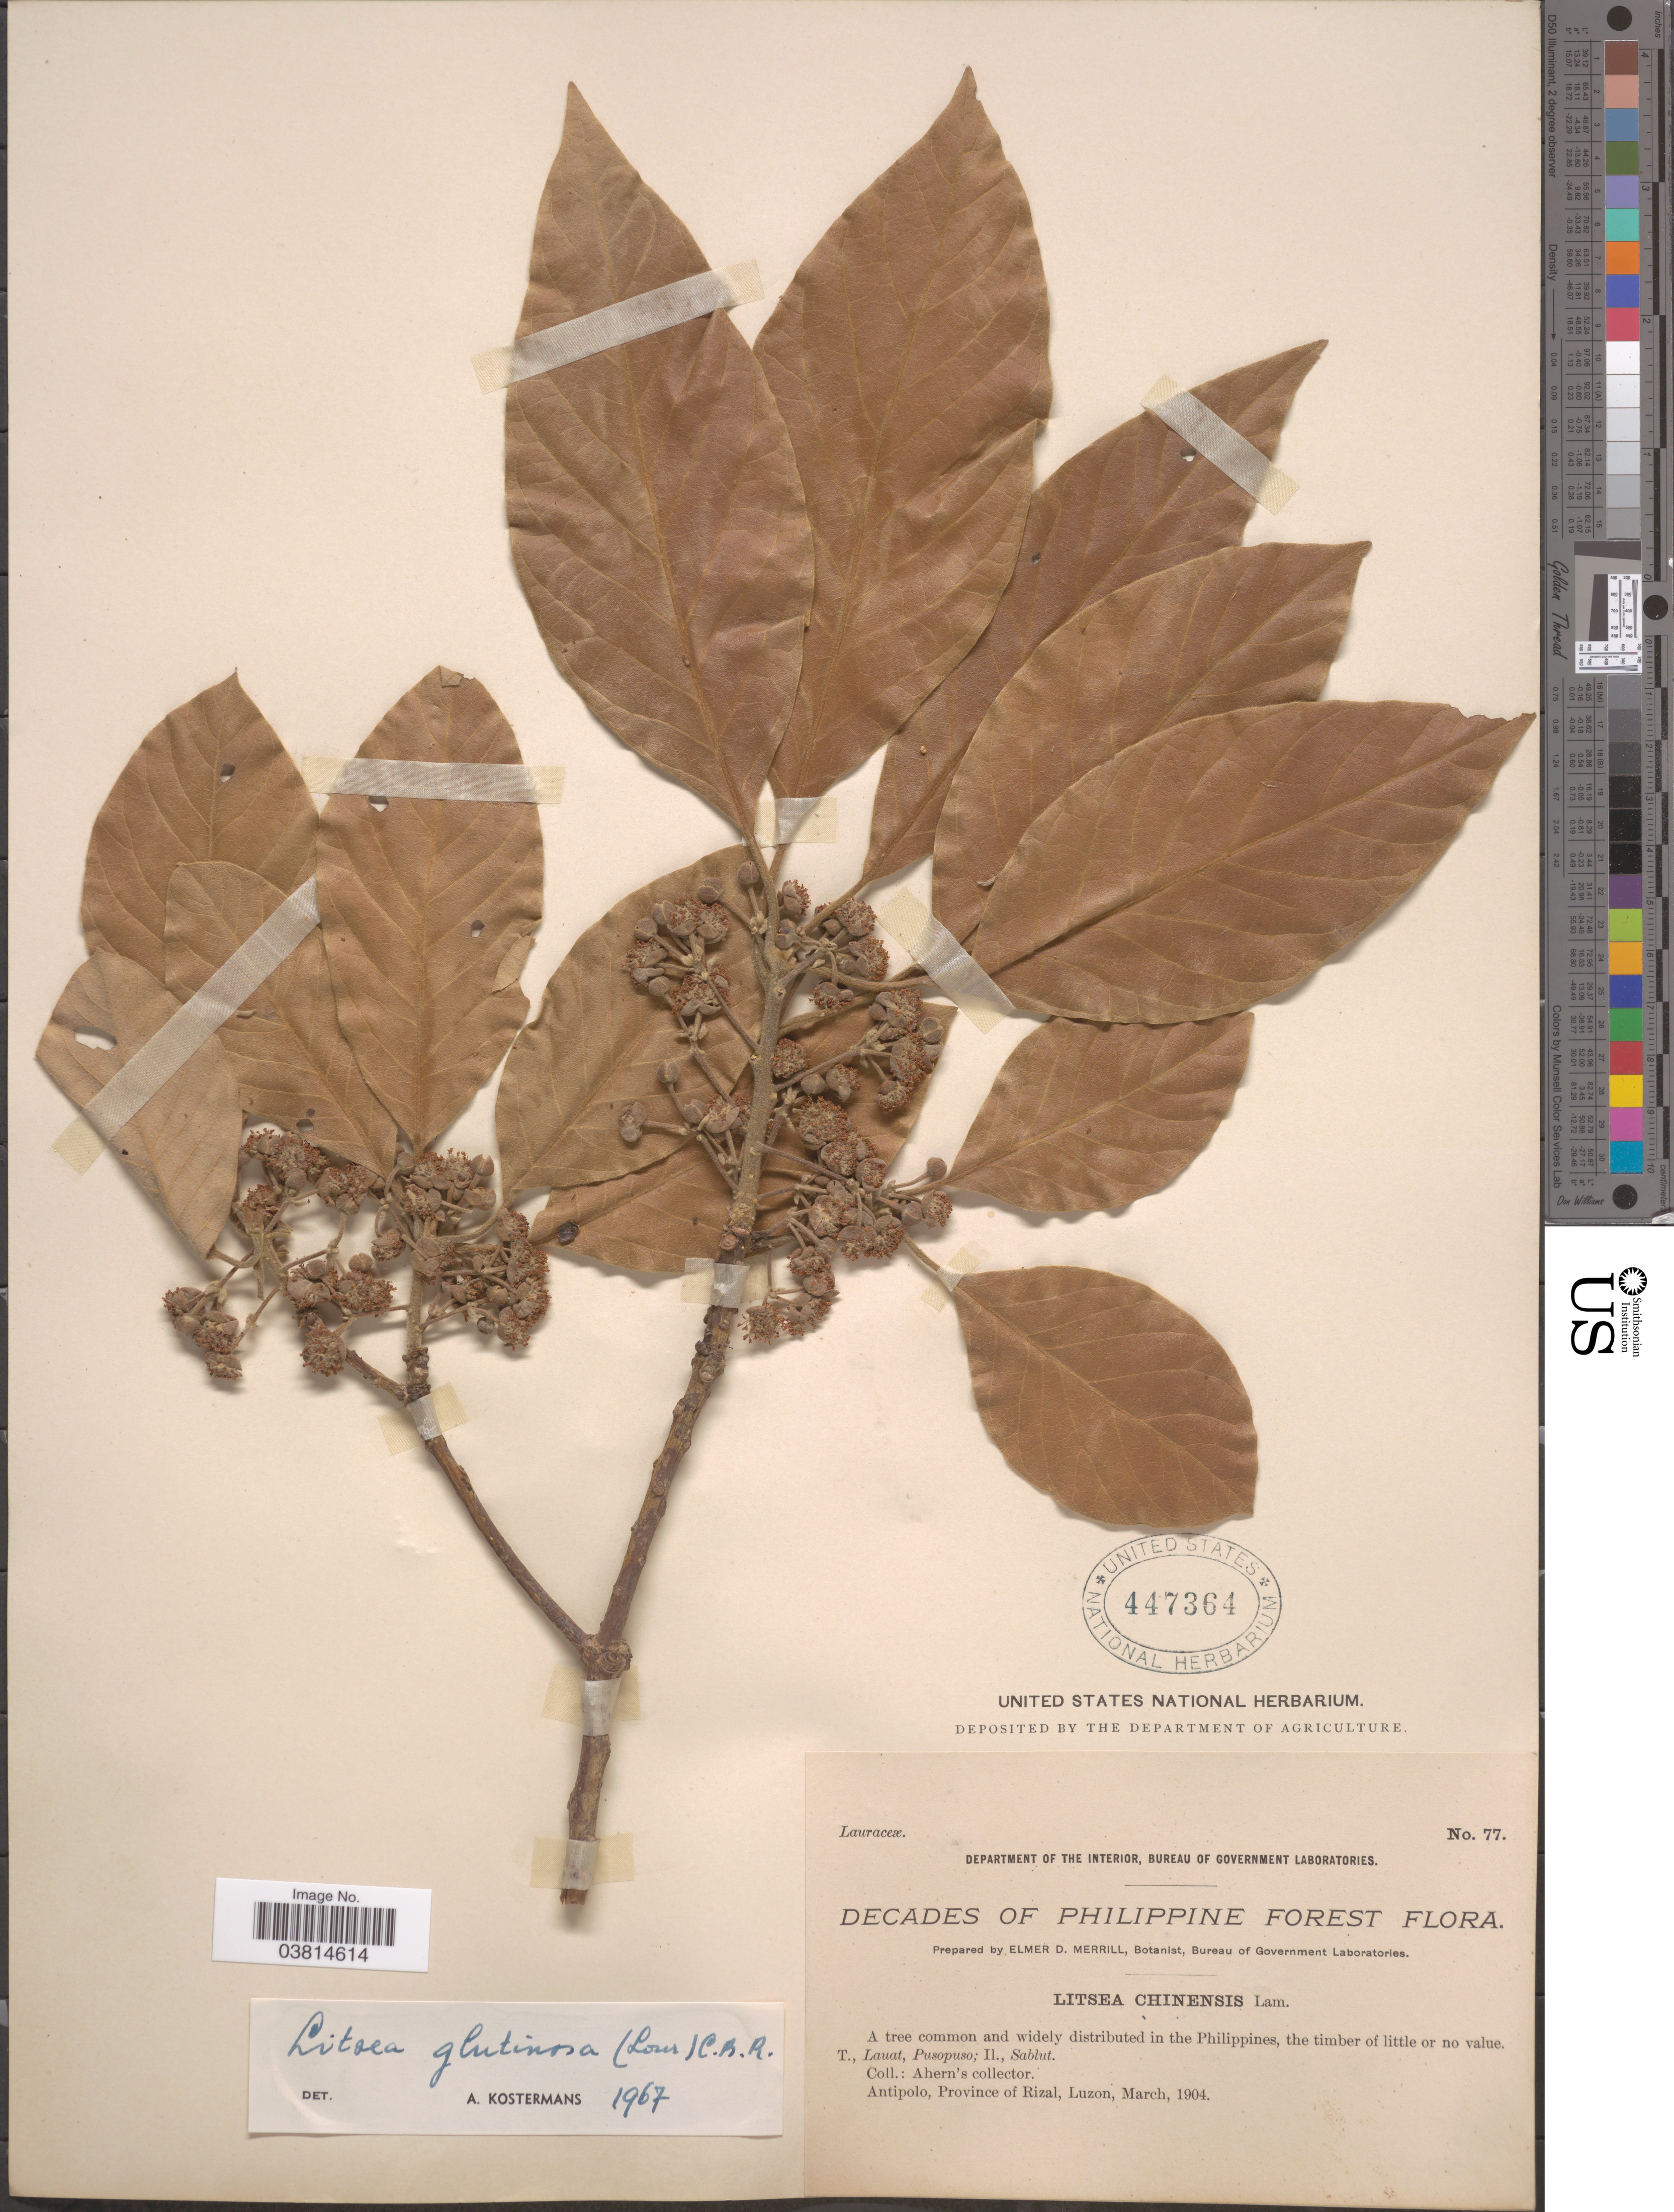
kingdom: Plantae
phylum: Tracheophyta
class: Magnoliopsida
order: Laurales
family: Lauraceae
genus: Litsea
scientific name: Litsea glutinosa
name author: (Lour.) C.B. Rob.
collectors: Ahern's collector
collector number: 77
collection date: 1904-03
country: Philippines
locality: Antipolo, Province of Rizal, Luzon.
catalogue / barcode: US 447364